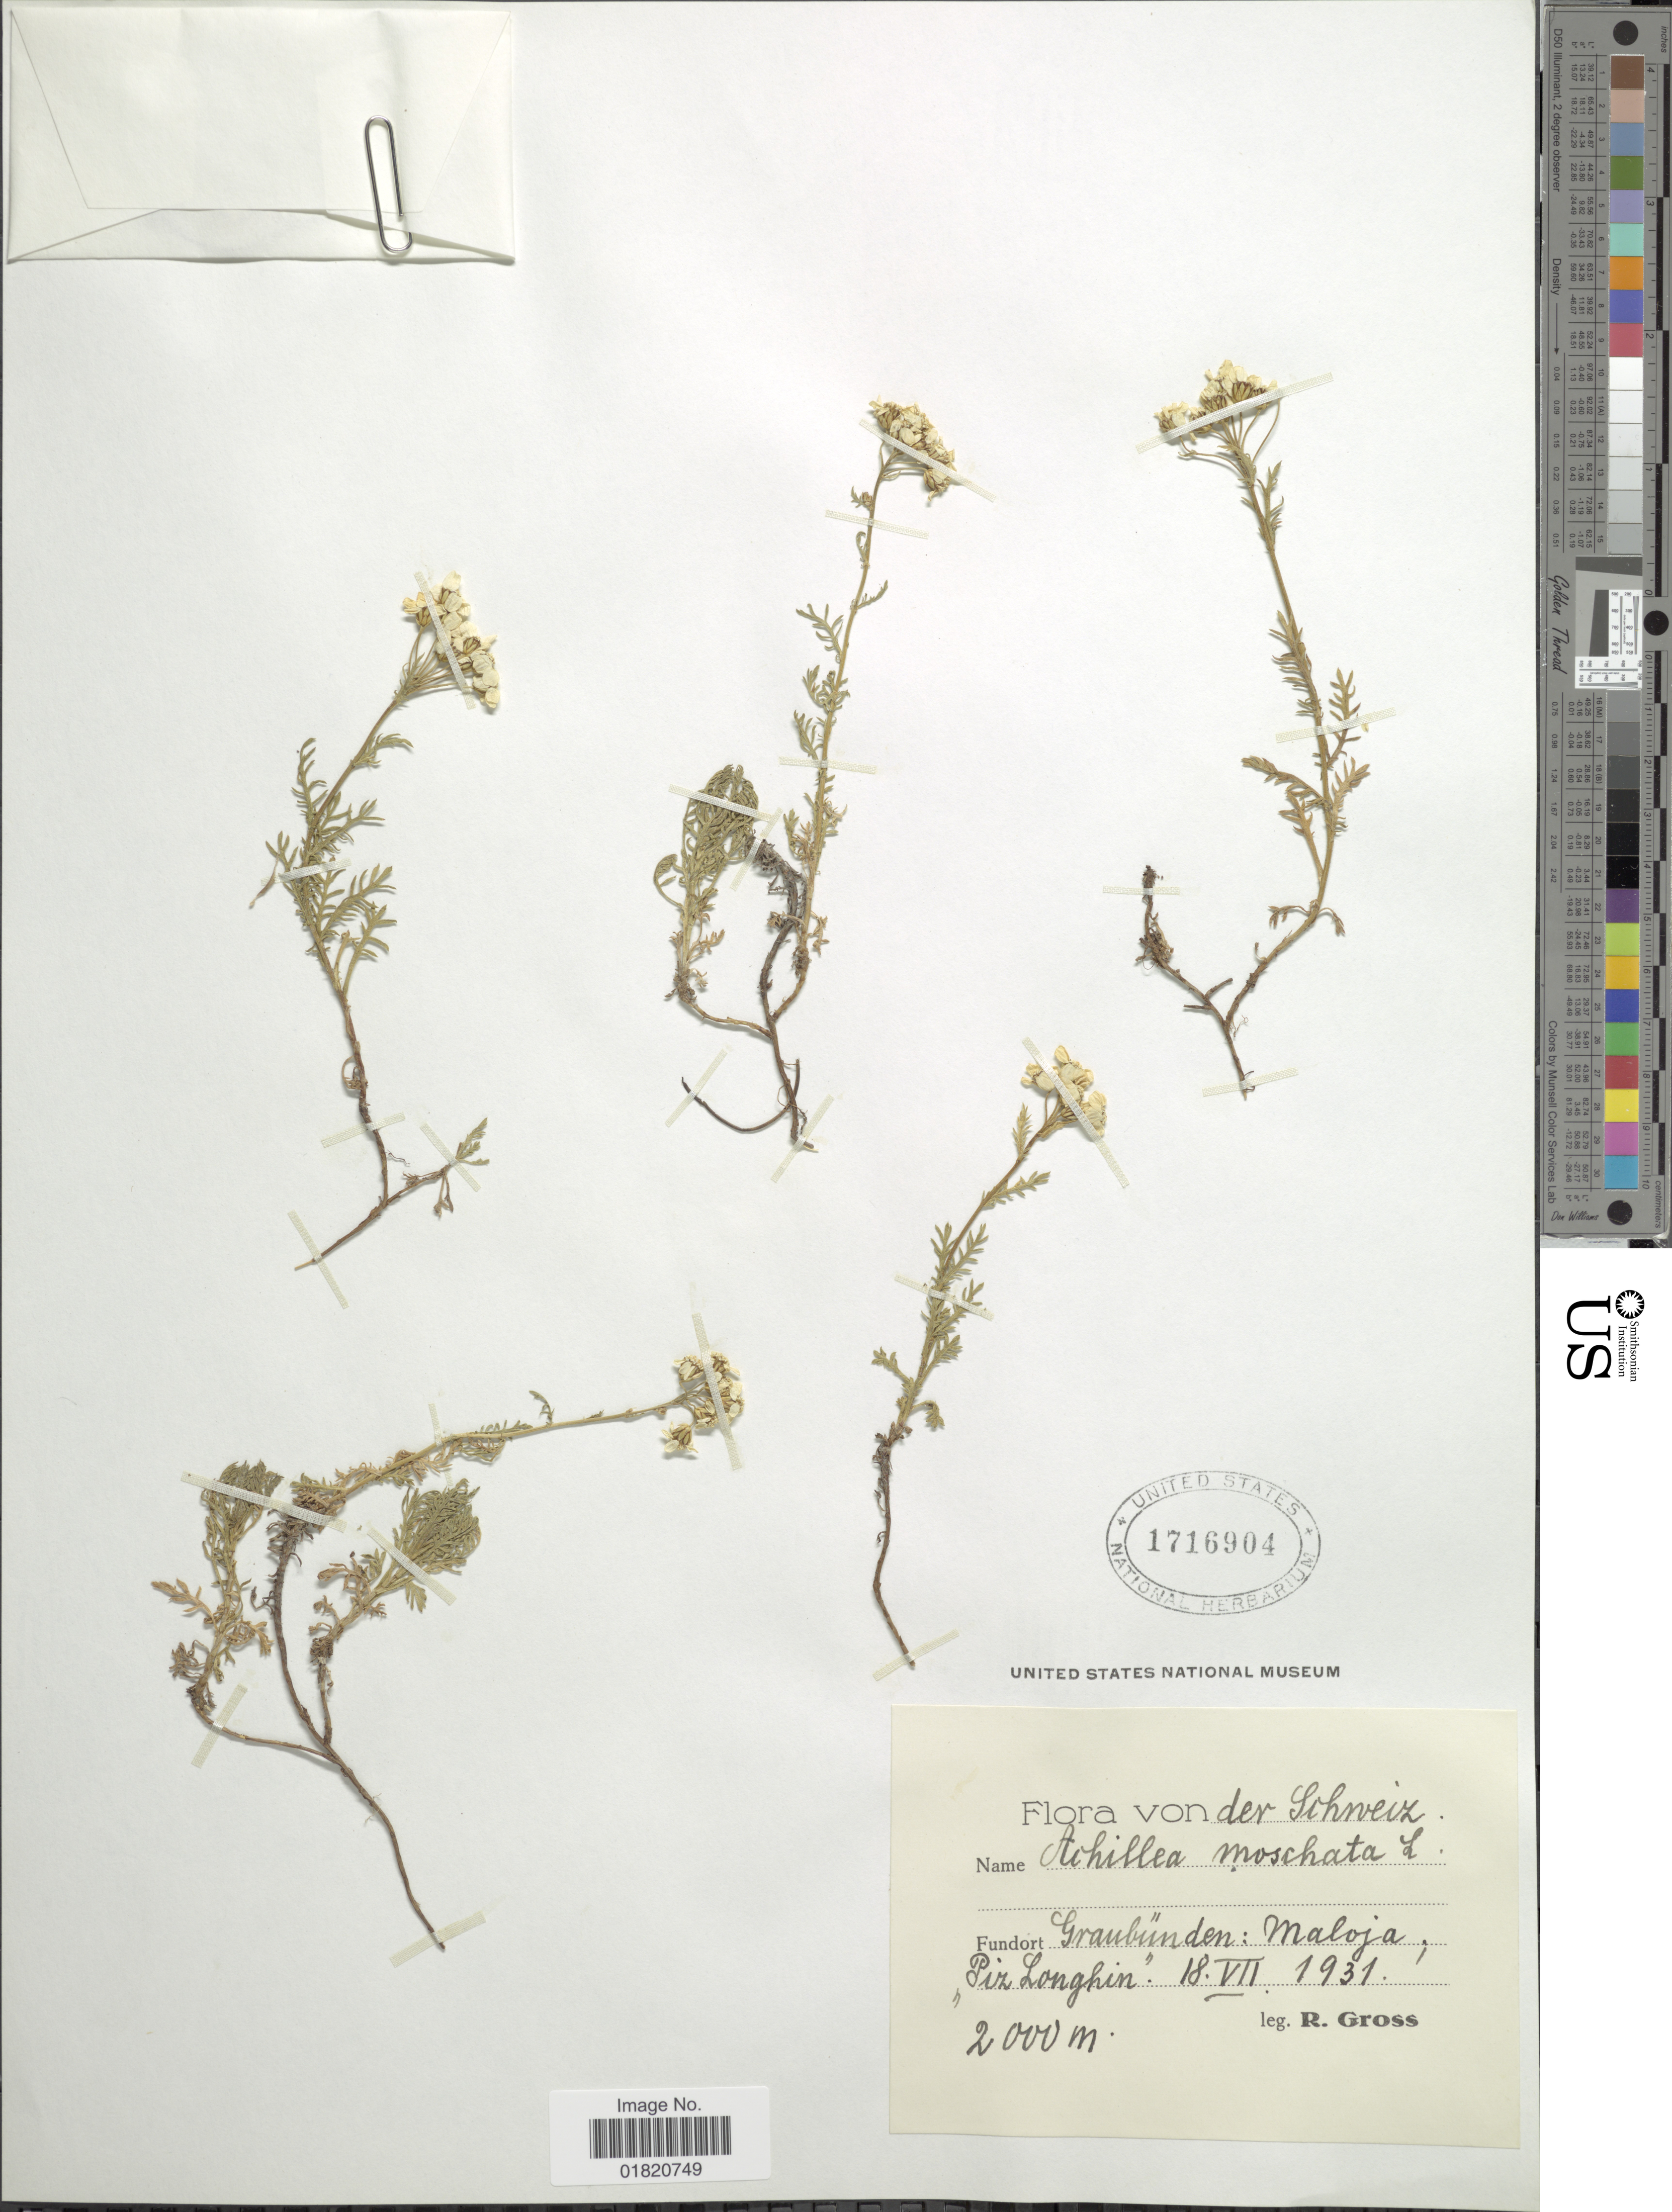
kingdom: Plantae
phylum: Tracheophyta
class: Magnoliopsida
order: Asterales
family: Asteraceae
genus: Achillea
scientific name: Achillea moschata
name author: Wulfen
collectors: R. Gross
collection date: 1931-07-18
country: Switzerland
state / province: Graubunden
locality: Schweiz. Maloja, Piz Longhin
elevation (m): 2000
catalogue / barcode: US 1716904